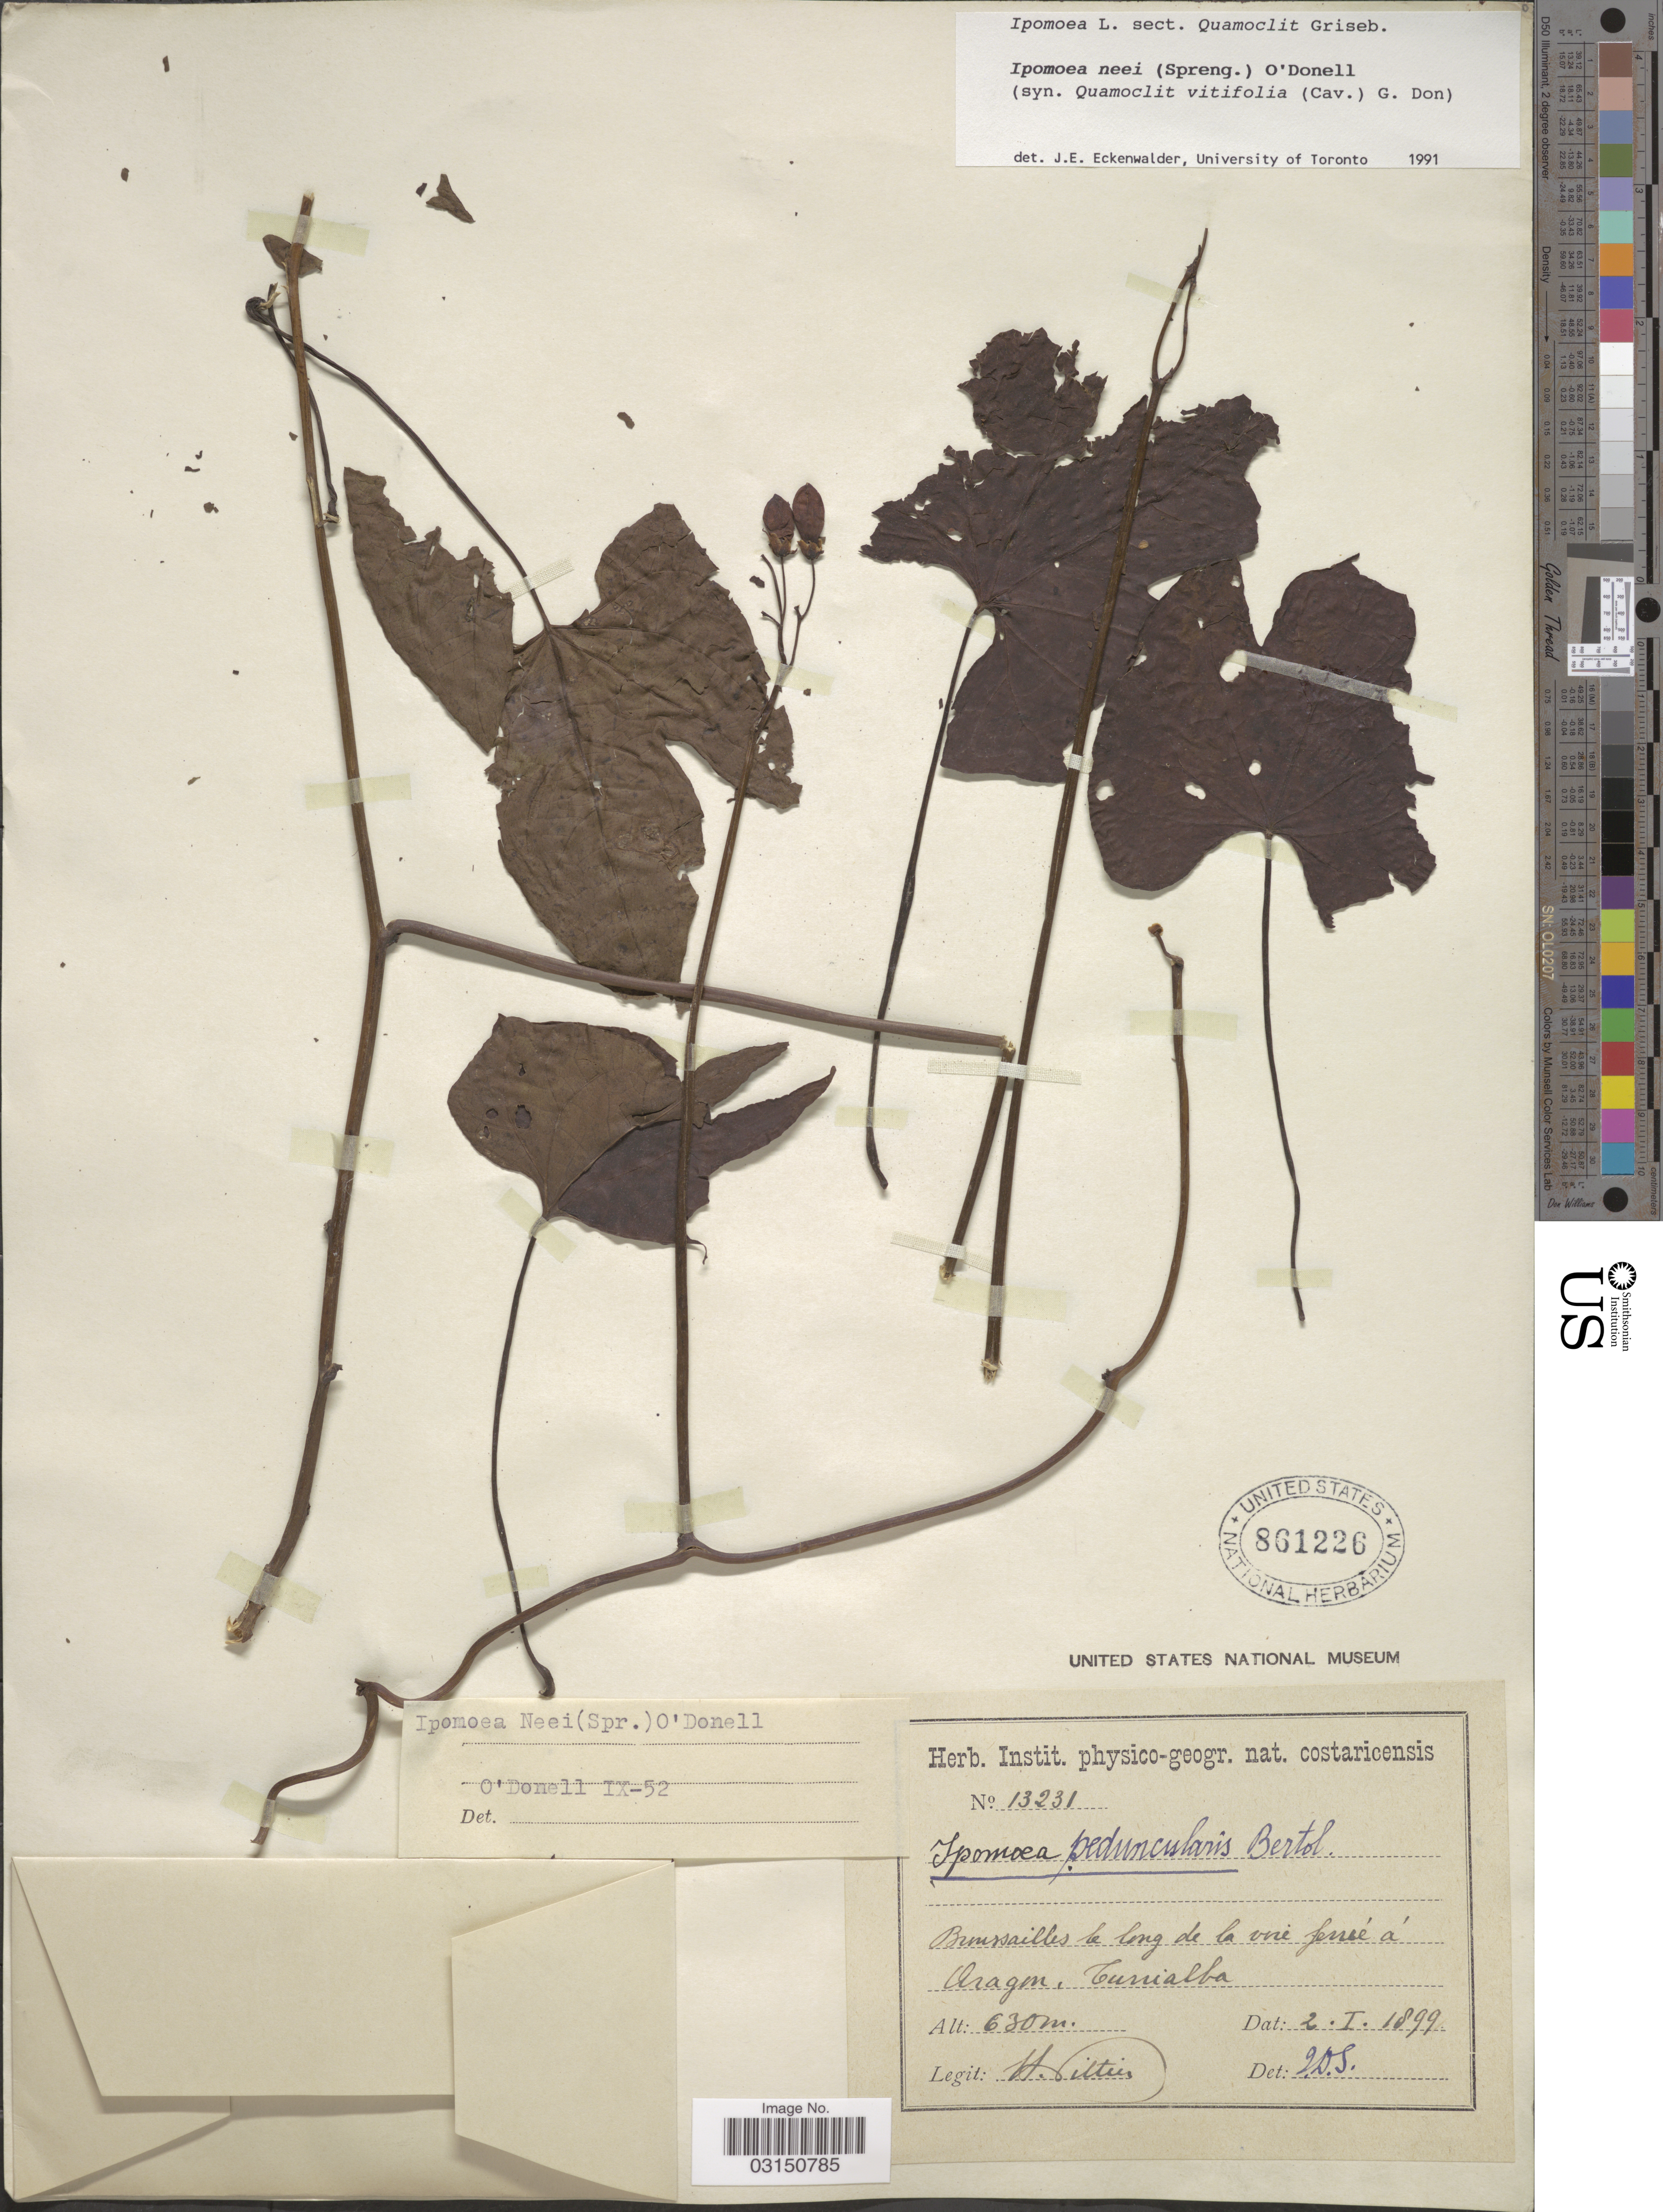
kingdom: Plantae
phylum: Tracheophyta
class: Magnoliopsida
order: Solanales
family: Convolvulaceae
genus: Ipomoea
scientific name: Ipomoea neei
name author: (Spreng.) O'Donell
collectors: H. F. Pittier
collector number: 13231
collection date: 1899-01-02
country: Costa Rica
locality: Broussailles le long de la voie ferreé a Aragon, Turrialba.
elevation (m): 630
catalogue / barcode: US 861226